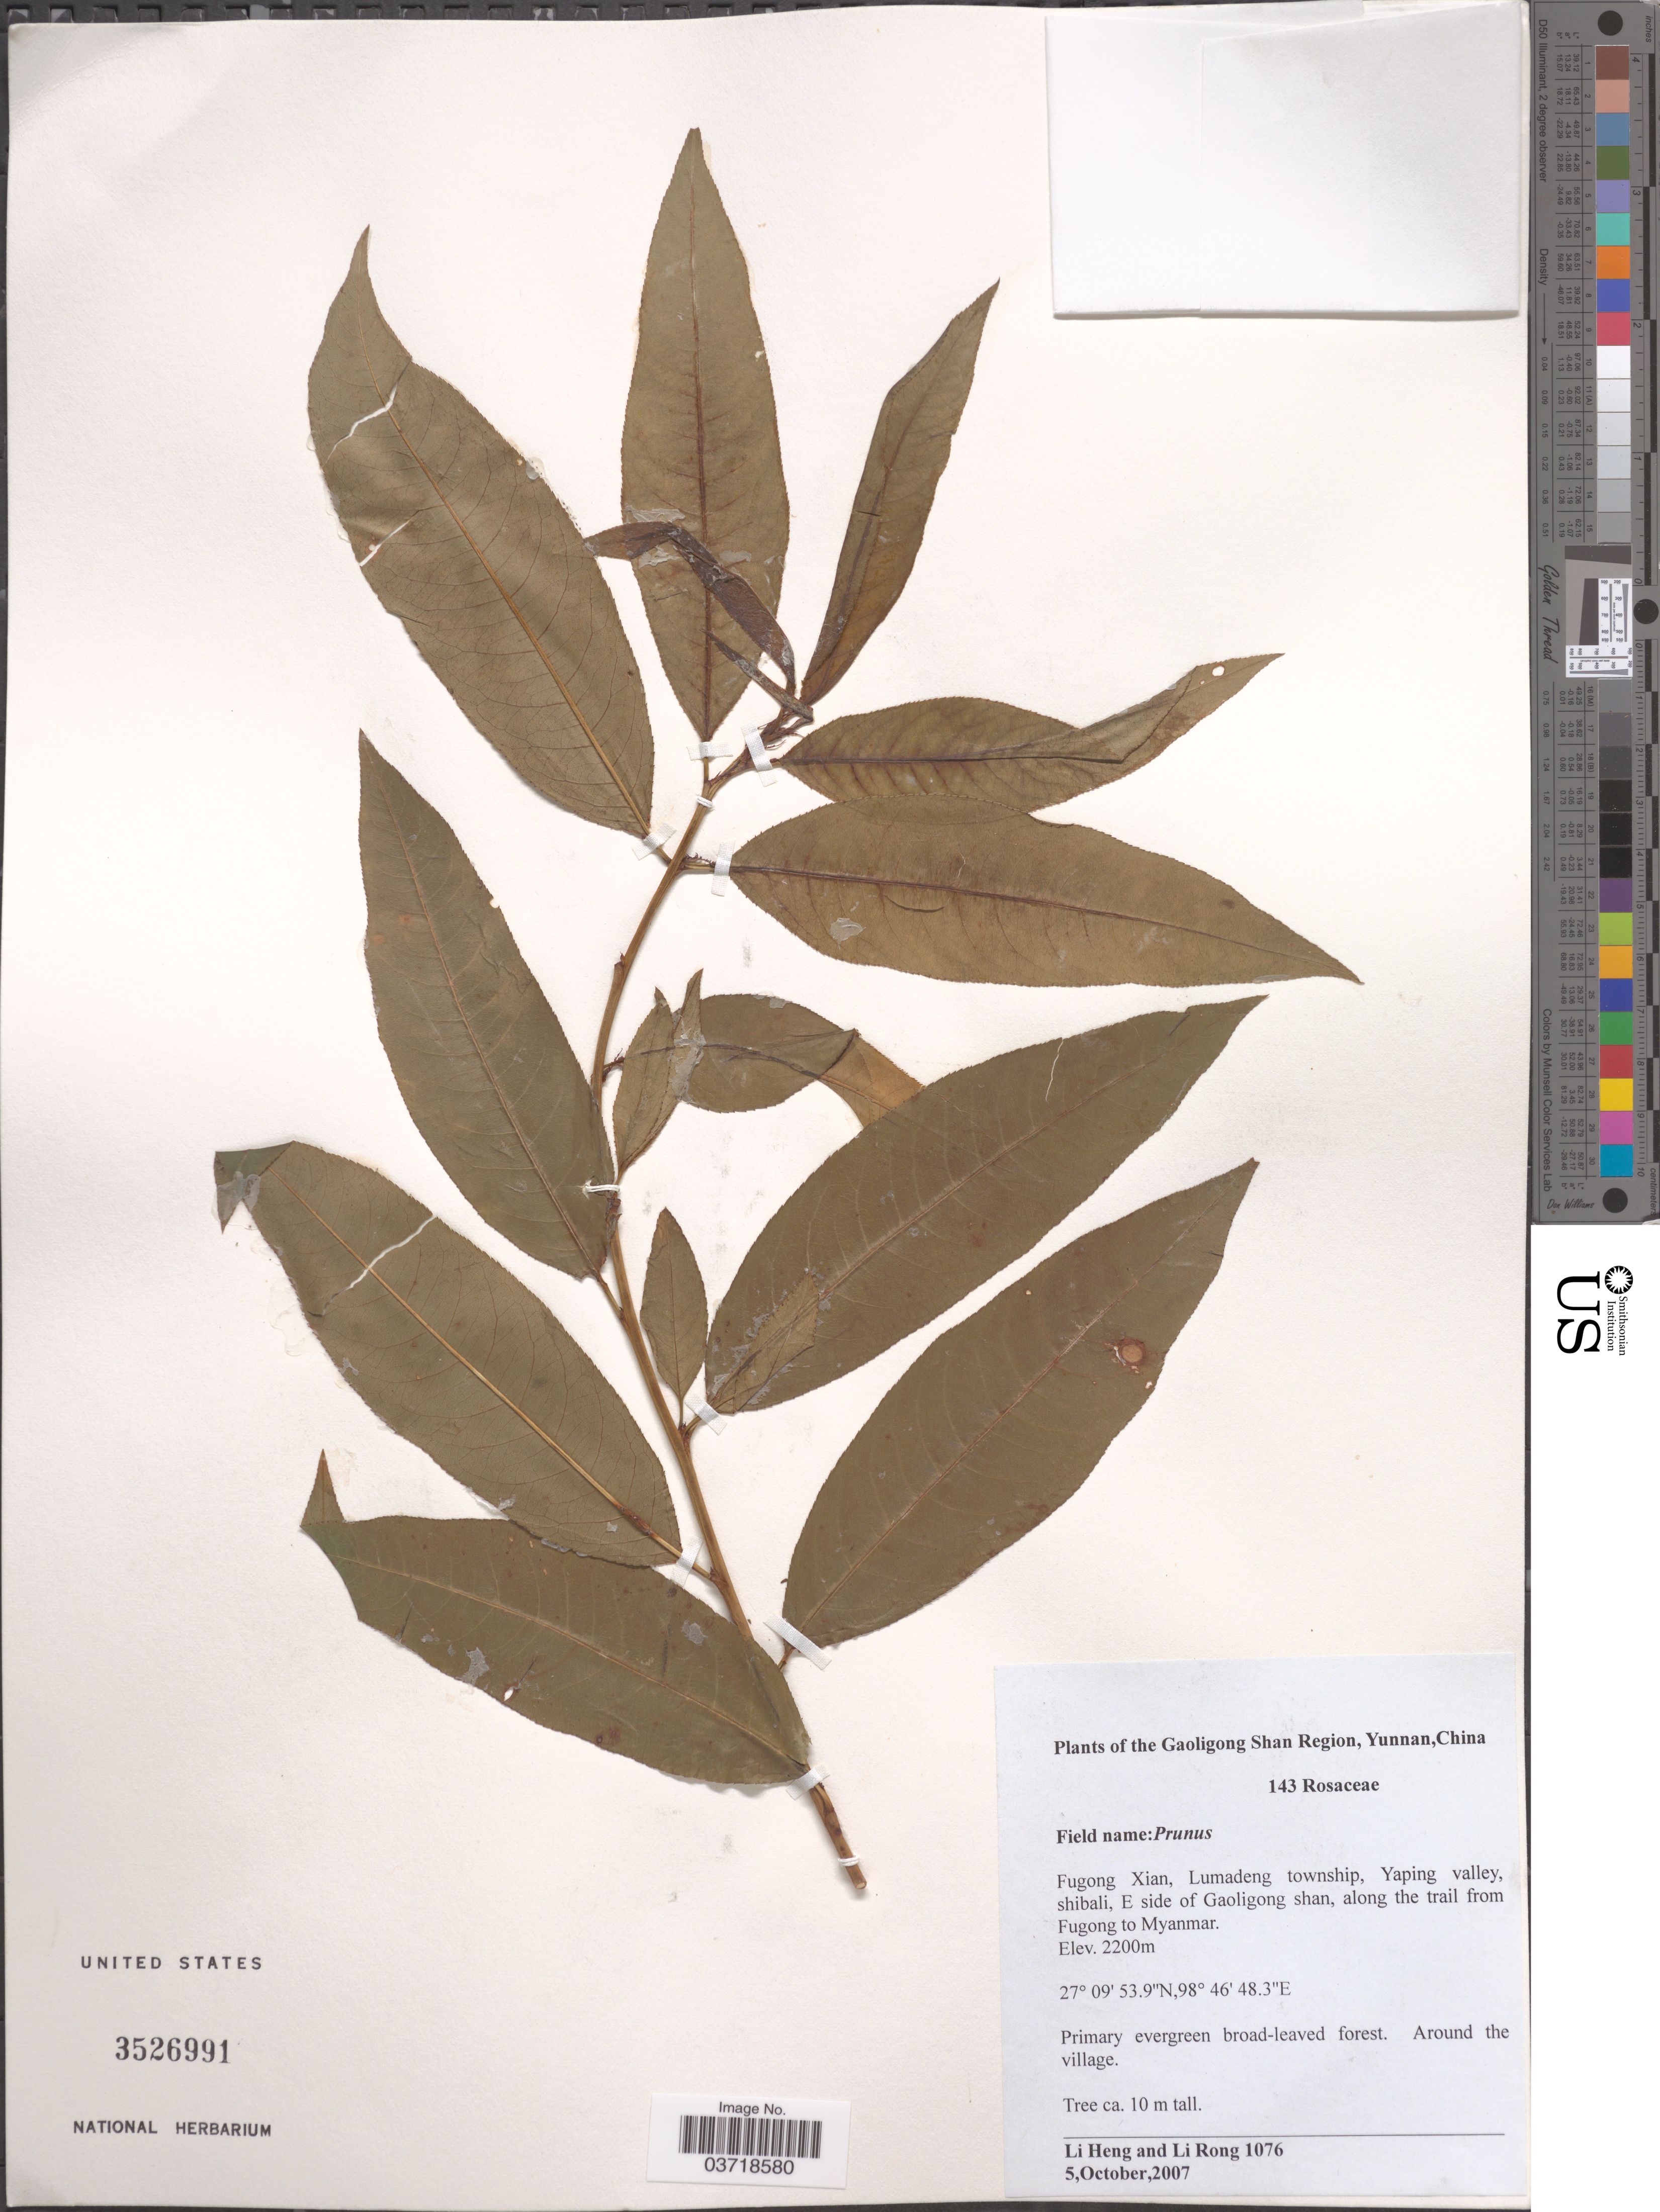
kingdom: Plantae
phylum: Tracheophyta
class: Magnoliopsida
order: Rosales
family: Rosaceae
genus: Prunus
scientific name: Prunus sp.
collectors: L. Heng & R. Li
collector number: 1076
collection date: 2007-10-05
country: China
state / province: Yunnan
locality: The Gaoligong Shan Region. Fugong Xian, Lumadeng township, Yaping valley, shibali, E side of Gaoligong shan, along the trail from Fugong to Myanmar.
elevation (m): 2200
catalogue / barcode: US 3526991